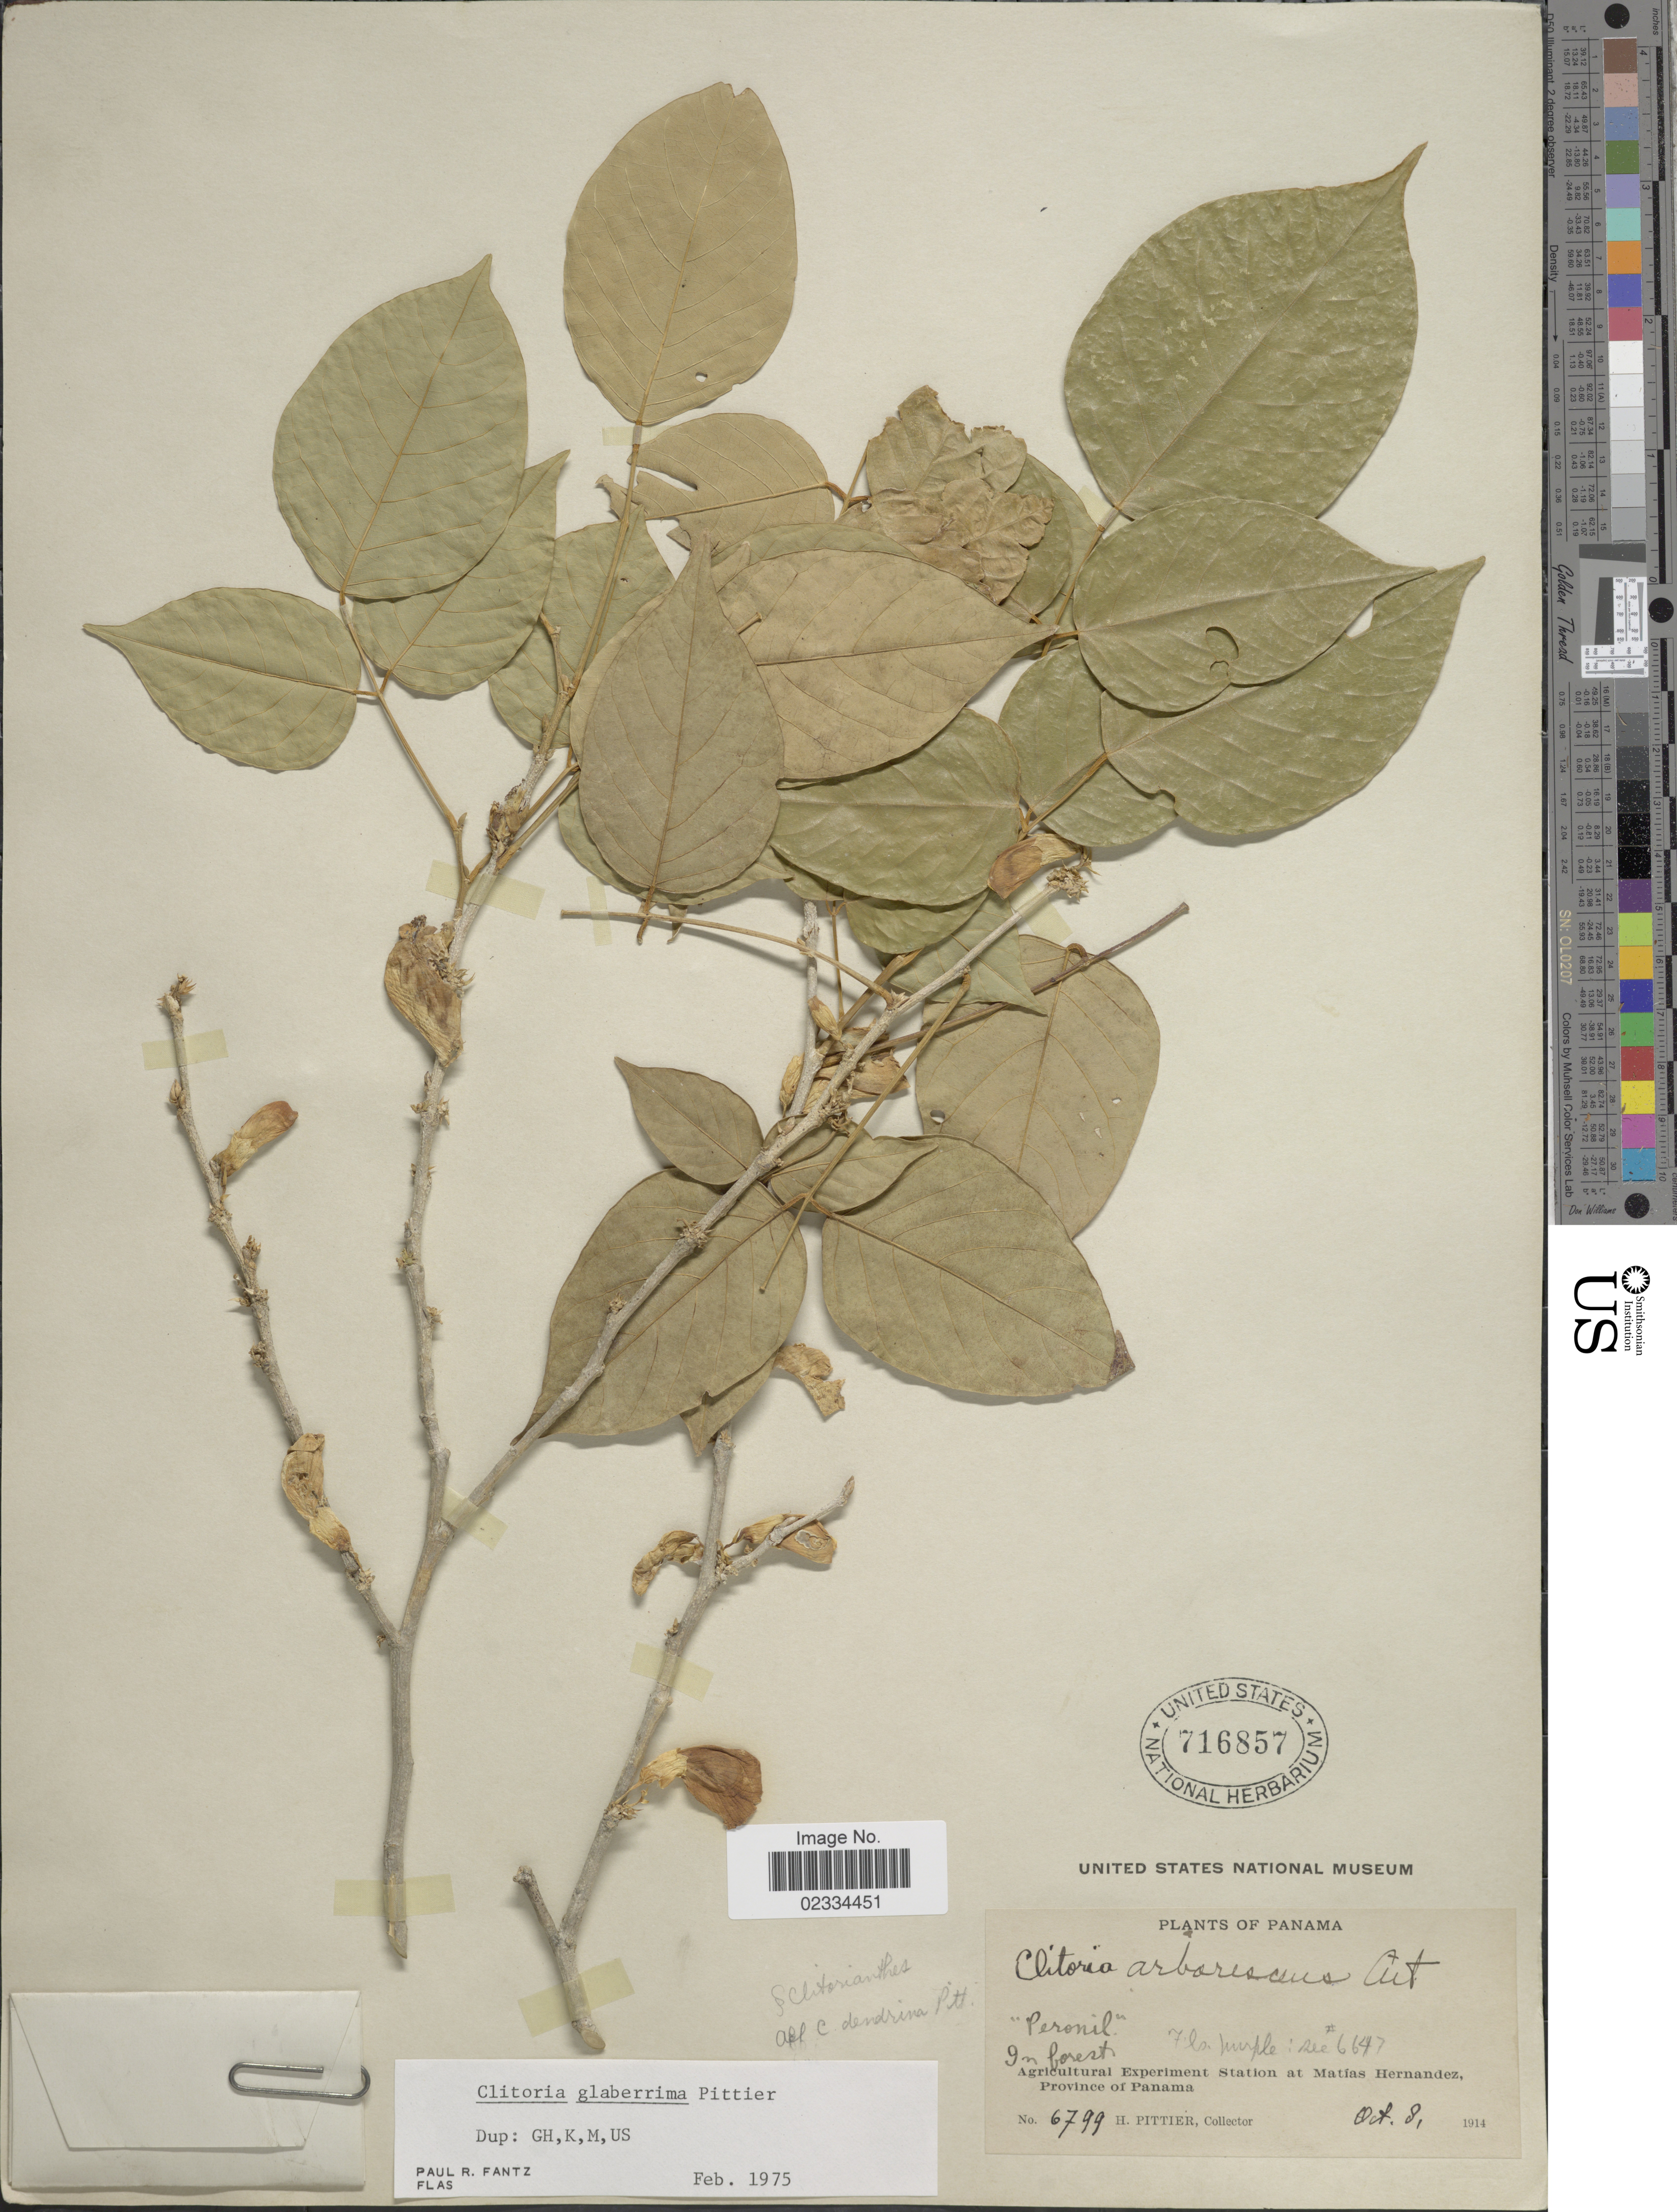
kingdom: Plantae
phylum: Tracheophyta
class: Magnoliopsida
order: Fabales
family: Fabaceae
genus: Clitoria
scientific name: Clitoria glaberrima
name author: Pittier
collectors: H. F. Pittier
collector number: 6799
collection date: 1914-10-08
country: Panama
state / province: Panamá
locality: Agriculture Experiment Station at Matias Hernandez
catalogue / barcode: US 716857